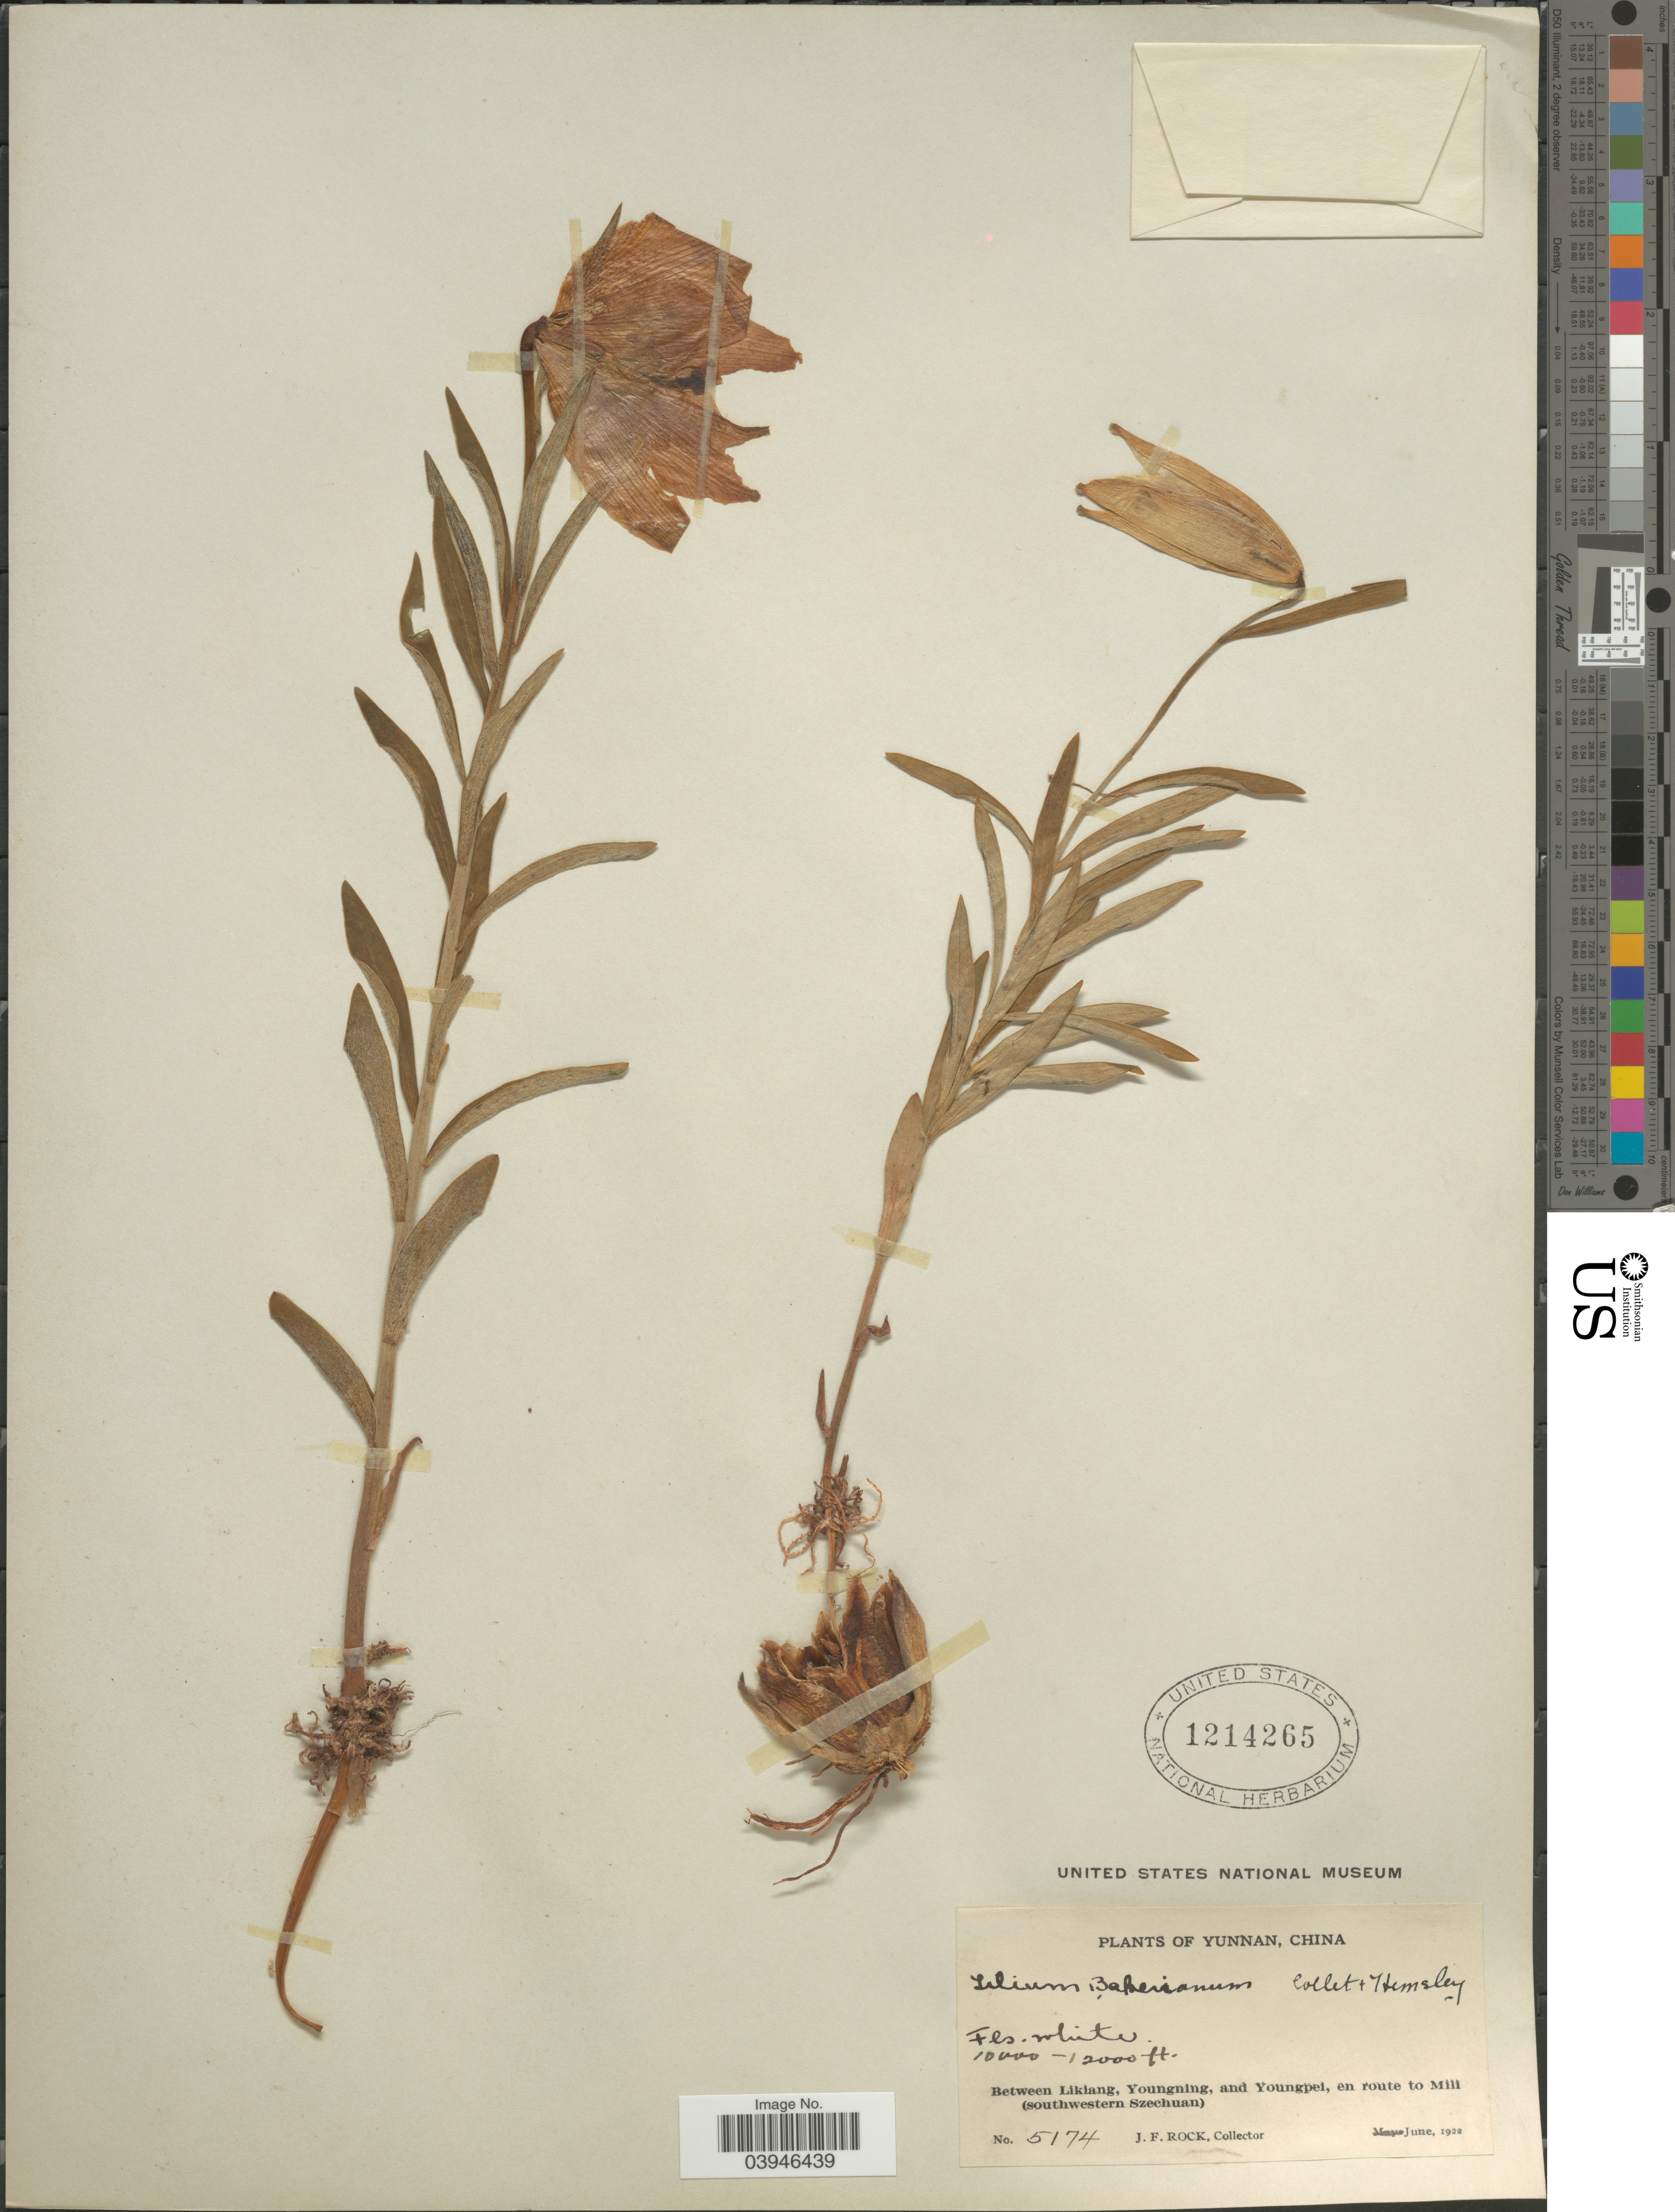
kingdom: Plantae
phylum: Tracheophyta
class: Liliopsida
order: Liliales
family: Liliaceae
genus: Lilium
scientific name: Lilium bakerianum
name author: Collett & Hemsl.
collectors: J. Rock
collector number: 5174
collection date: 1922-06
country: China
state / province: Yunnan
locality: Between Likiang, Youngning, and Youngpei, en route to Mili (southwestern Szechuan).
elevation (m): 3048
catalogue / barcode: US 1214265